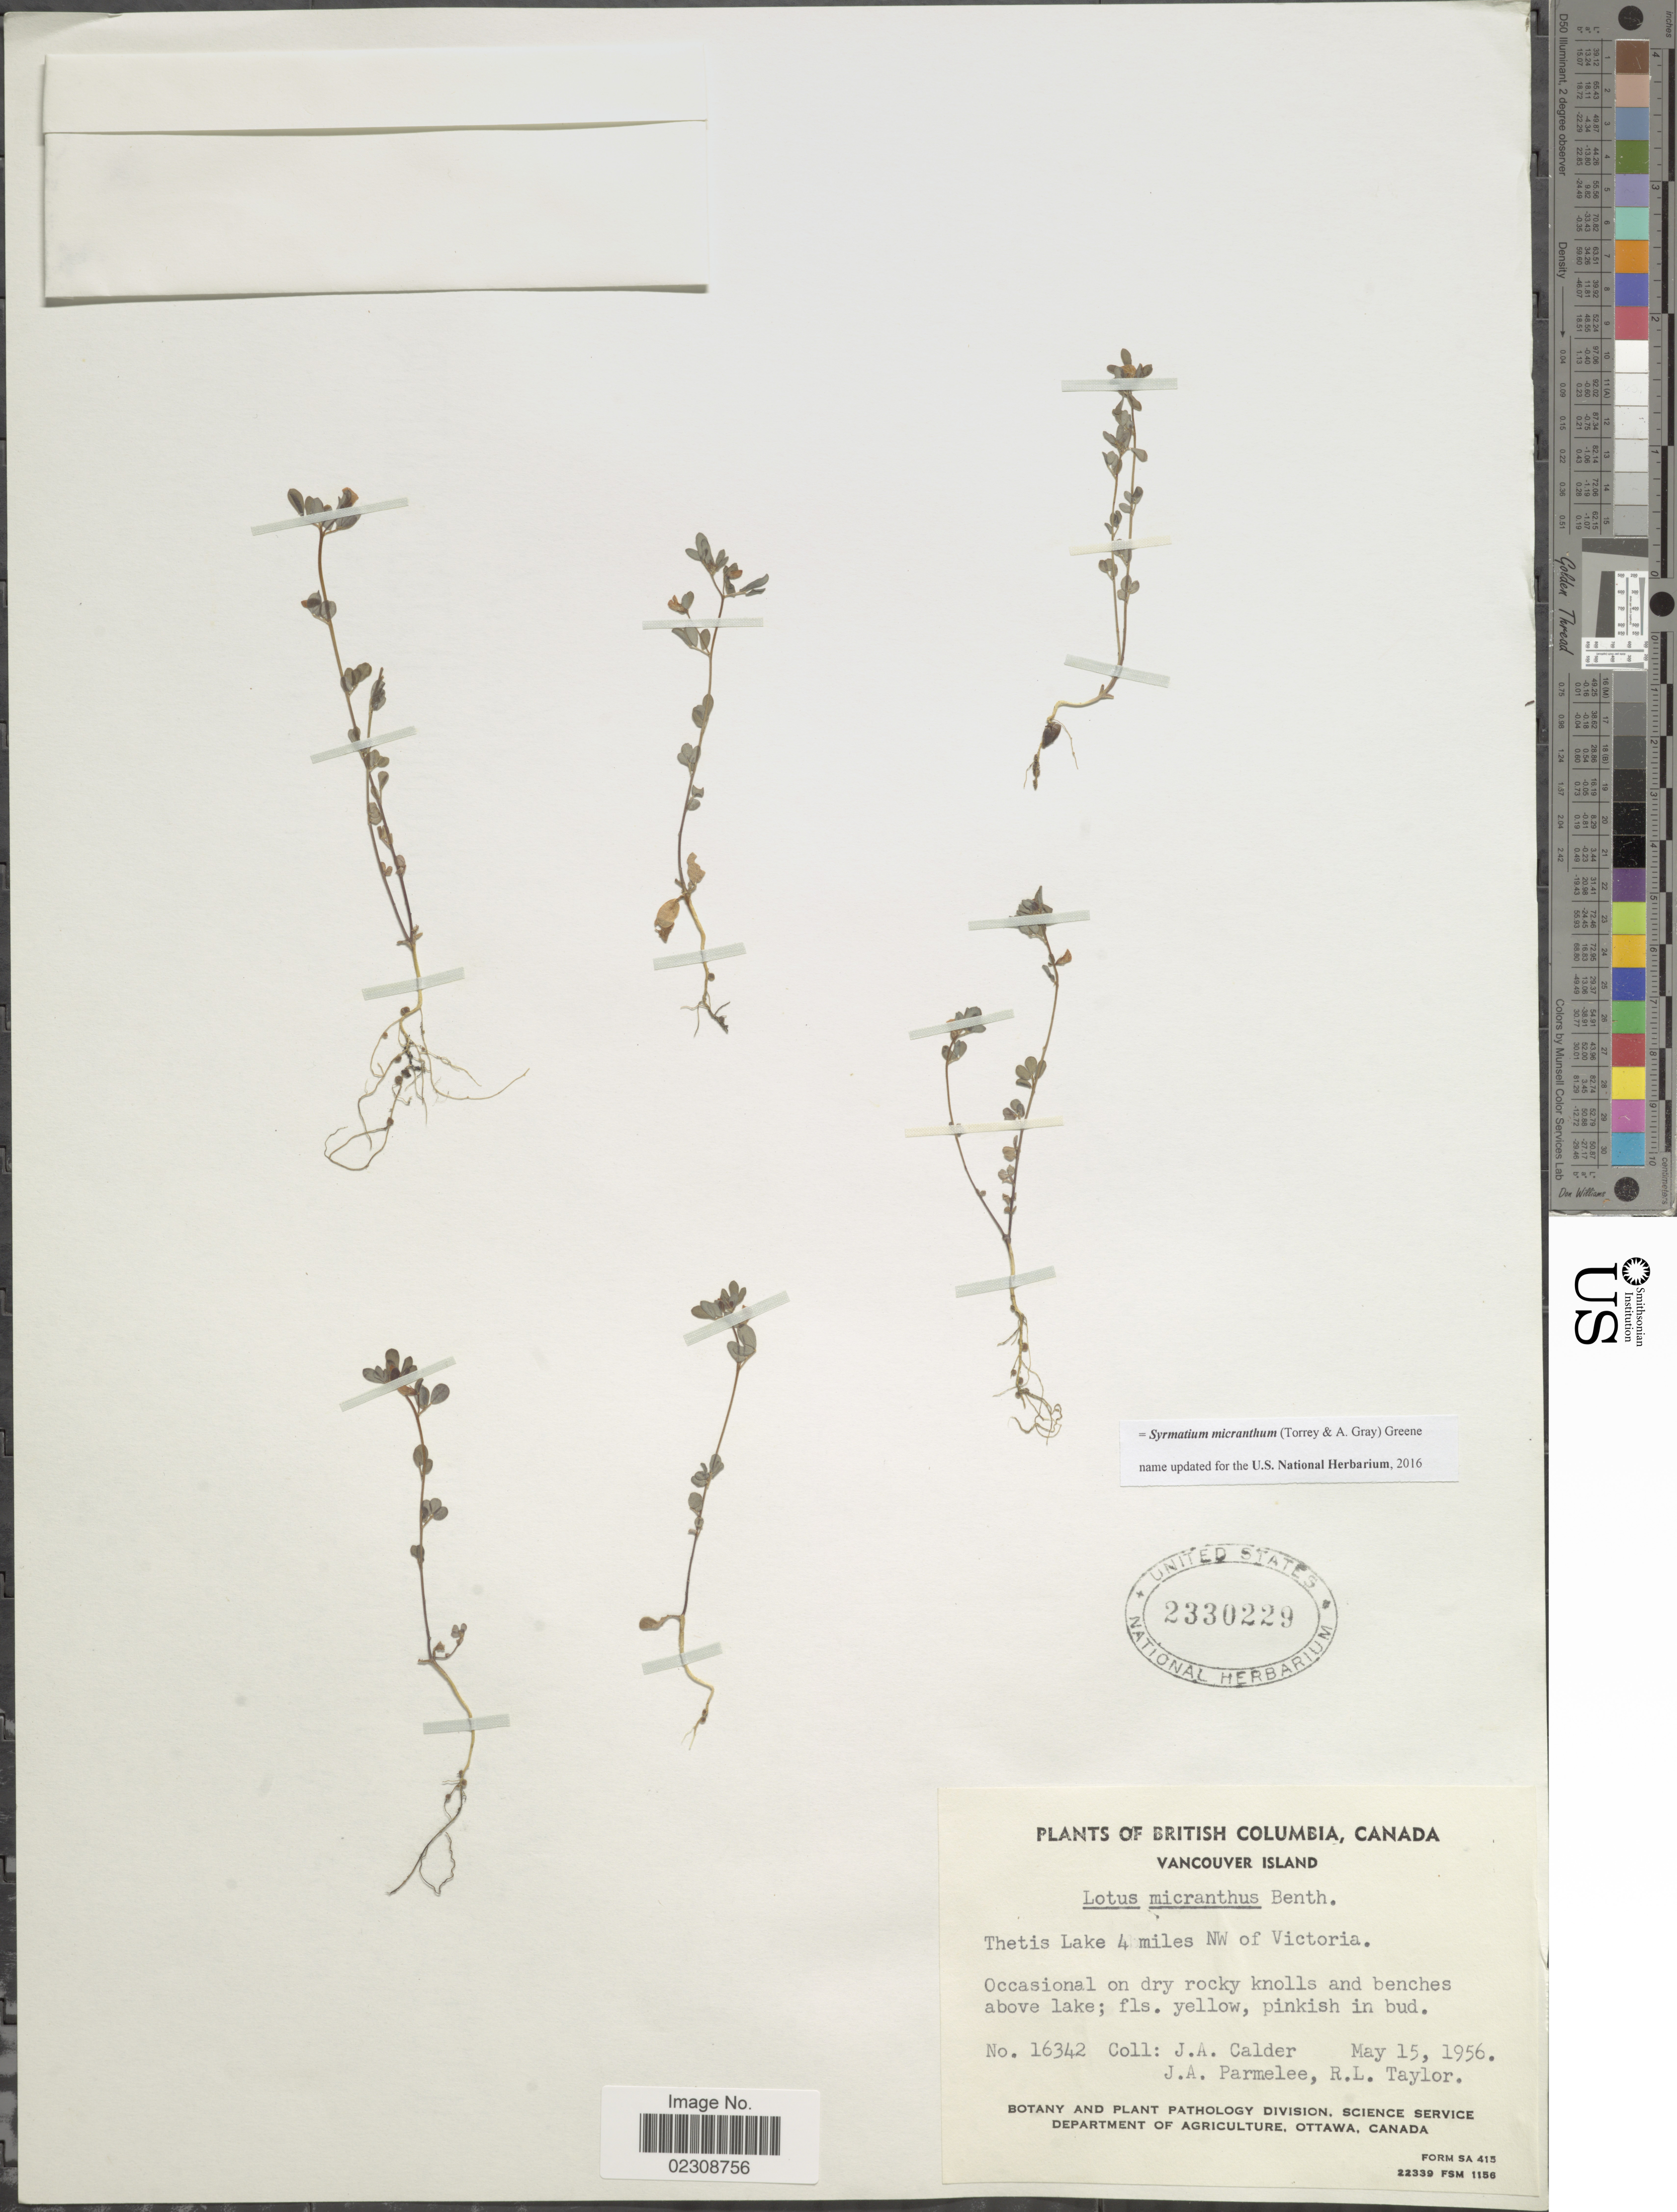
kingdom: Plantae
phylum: Tracheophyta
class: Magnoliopsida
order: Fabales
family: Fabaceae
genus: Syrmatium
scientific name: Syrmatium micranthum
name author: (Torr. & A. Gray) Greene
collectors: J. A. Calder, J. A. Parmelee & R. Taylor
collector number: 16342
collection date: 1956-05-15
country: Canada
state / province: British Columbia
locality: Vancouver Island, Thetis Lake 4 miles NW of Victoria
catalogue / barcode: US 2330229